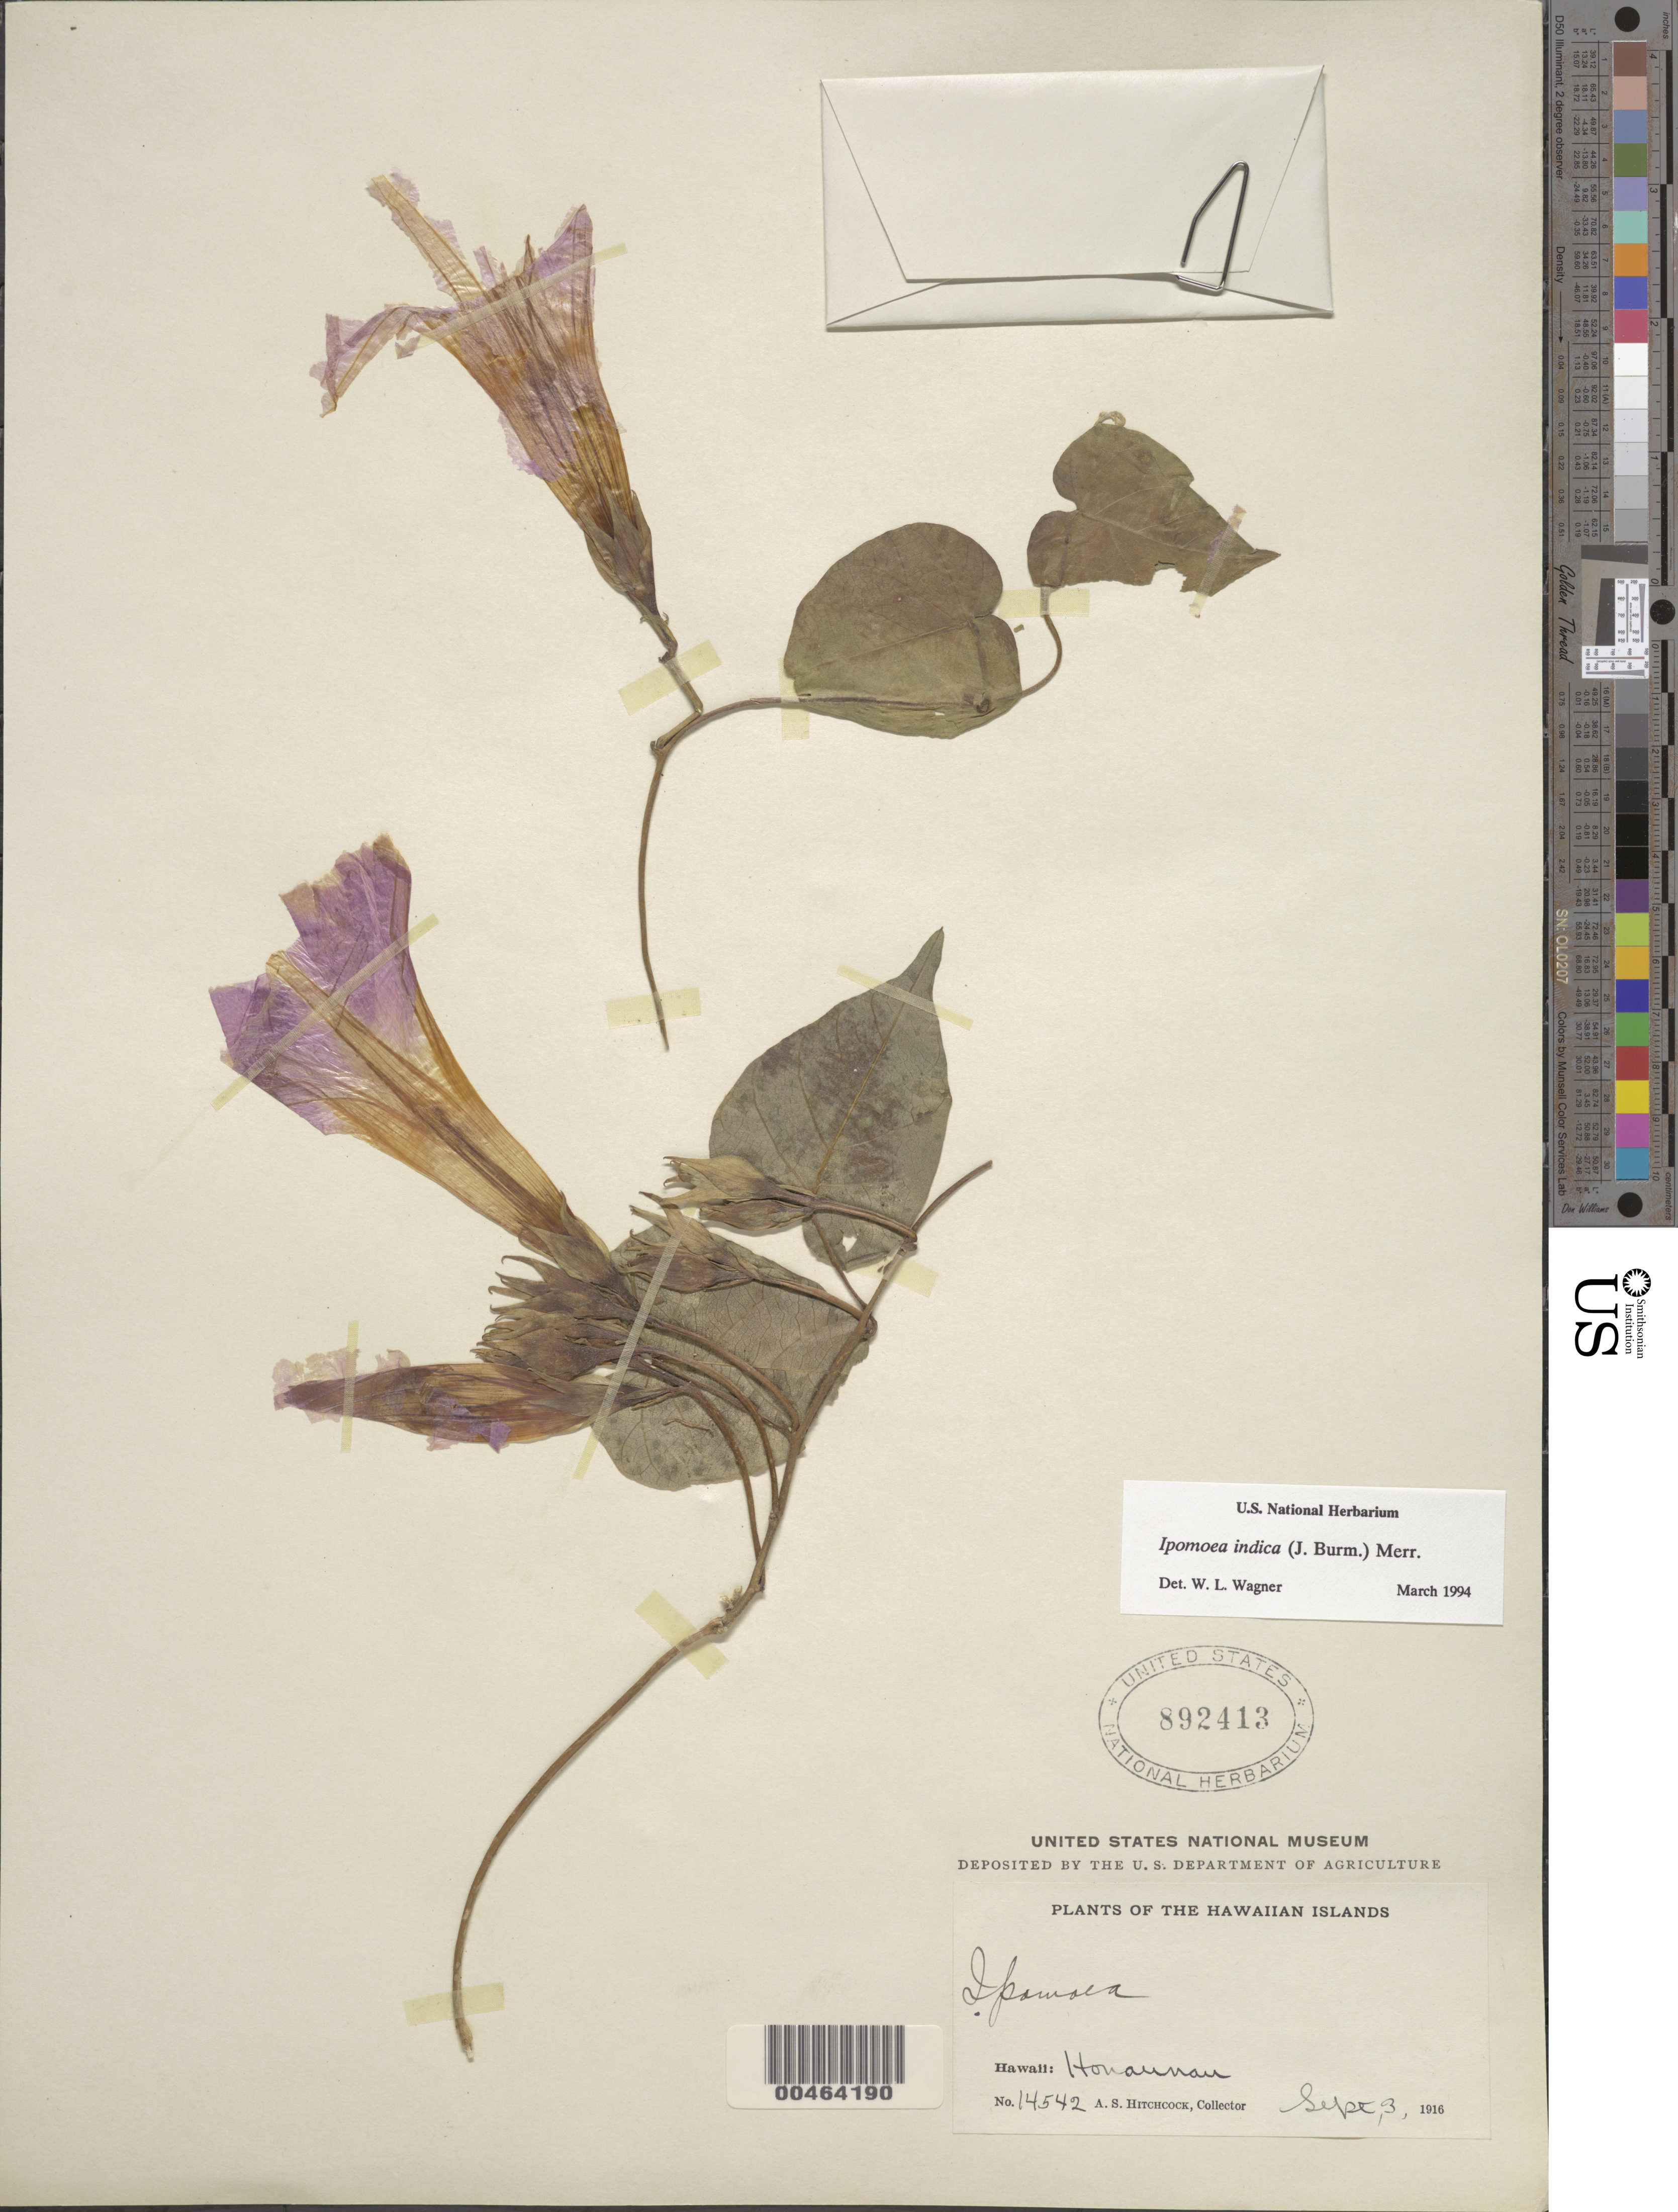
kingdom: Plantae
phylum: Tracheophyta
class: Magnoliopsida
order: Solanales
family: Convolvulaceae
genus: Ipomoea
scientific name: Ipomoea indica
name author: (Burm.) Merr.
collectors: A. S. Hitchcock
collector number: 14542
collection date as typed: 3 Sep 1916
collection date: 1916-09-03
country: United States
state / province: Hawaii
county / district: Hawaii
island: Hawaii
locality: Honaunau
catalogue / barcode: US 892413